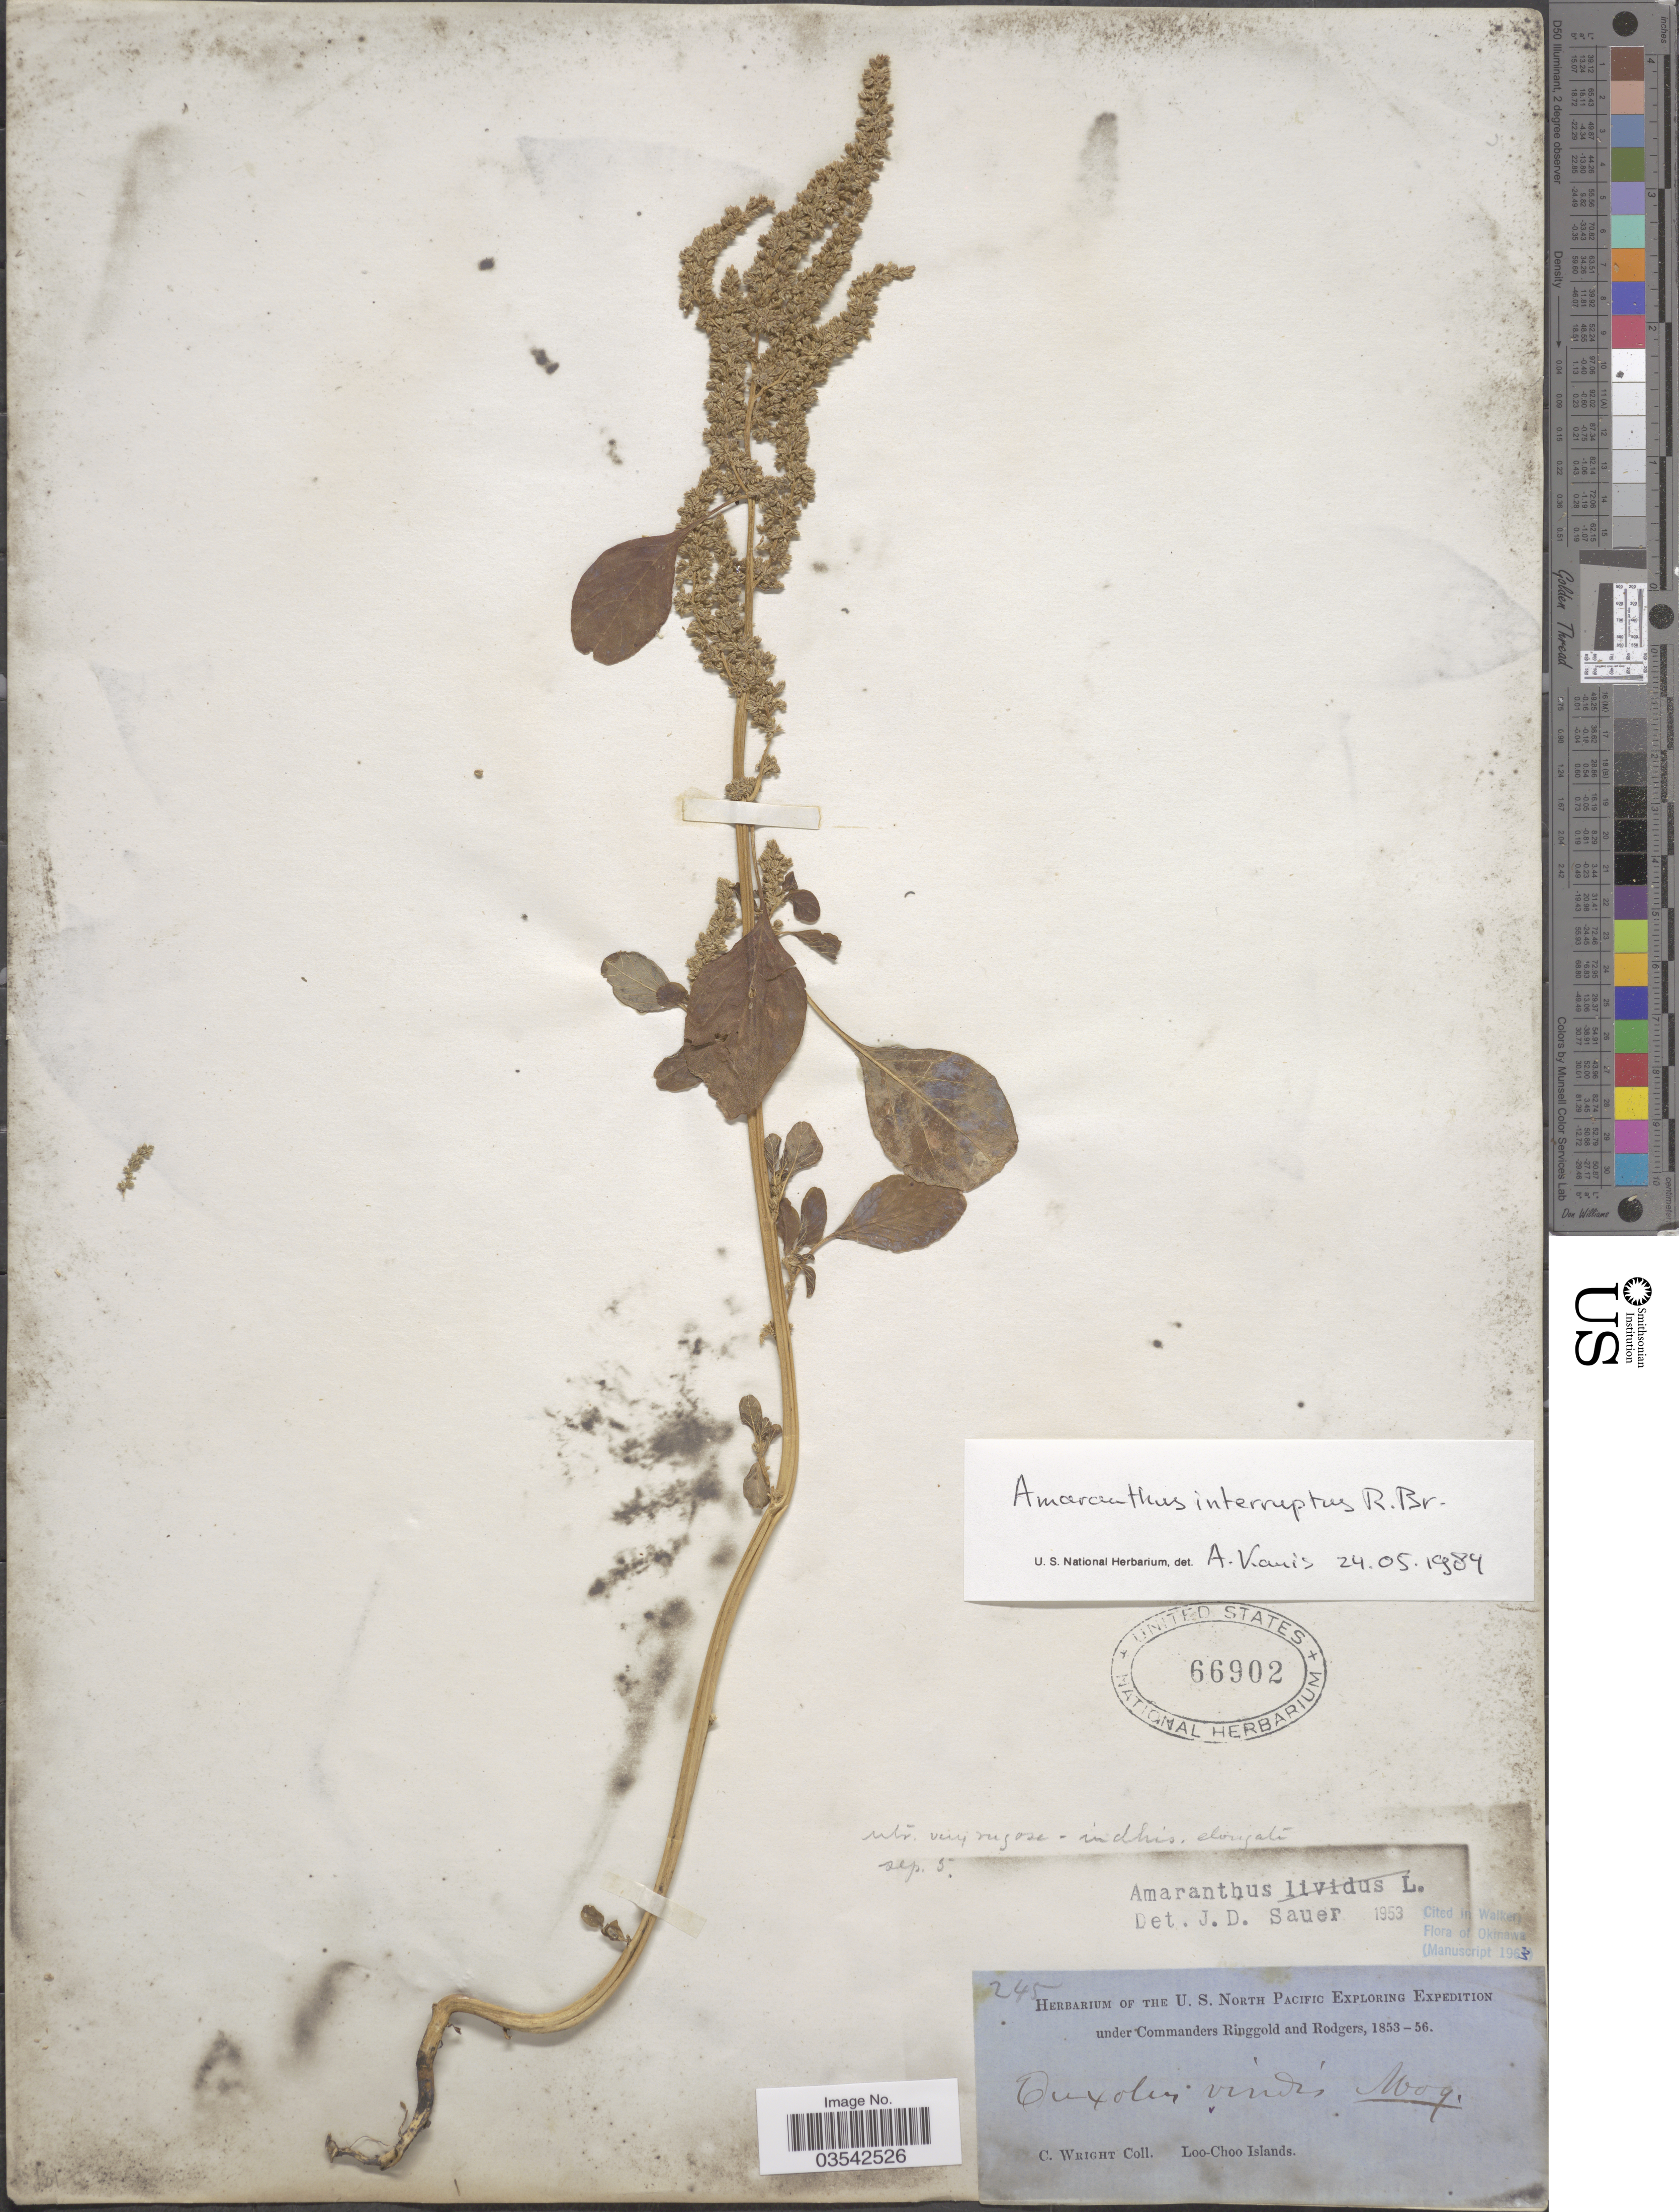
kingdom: Plantae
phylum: Tracheophyta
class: Magnoliopsida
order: Caryophyllales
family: Amaranthaceae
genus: Amaranthus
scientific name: Amaranthus interruptus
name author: R. Br.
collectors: C. Wright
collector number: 245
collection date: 1853/1856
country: Japan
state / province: Okinawa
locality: Loo-Choo Islands.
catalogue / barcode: US 66902